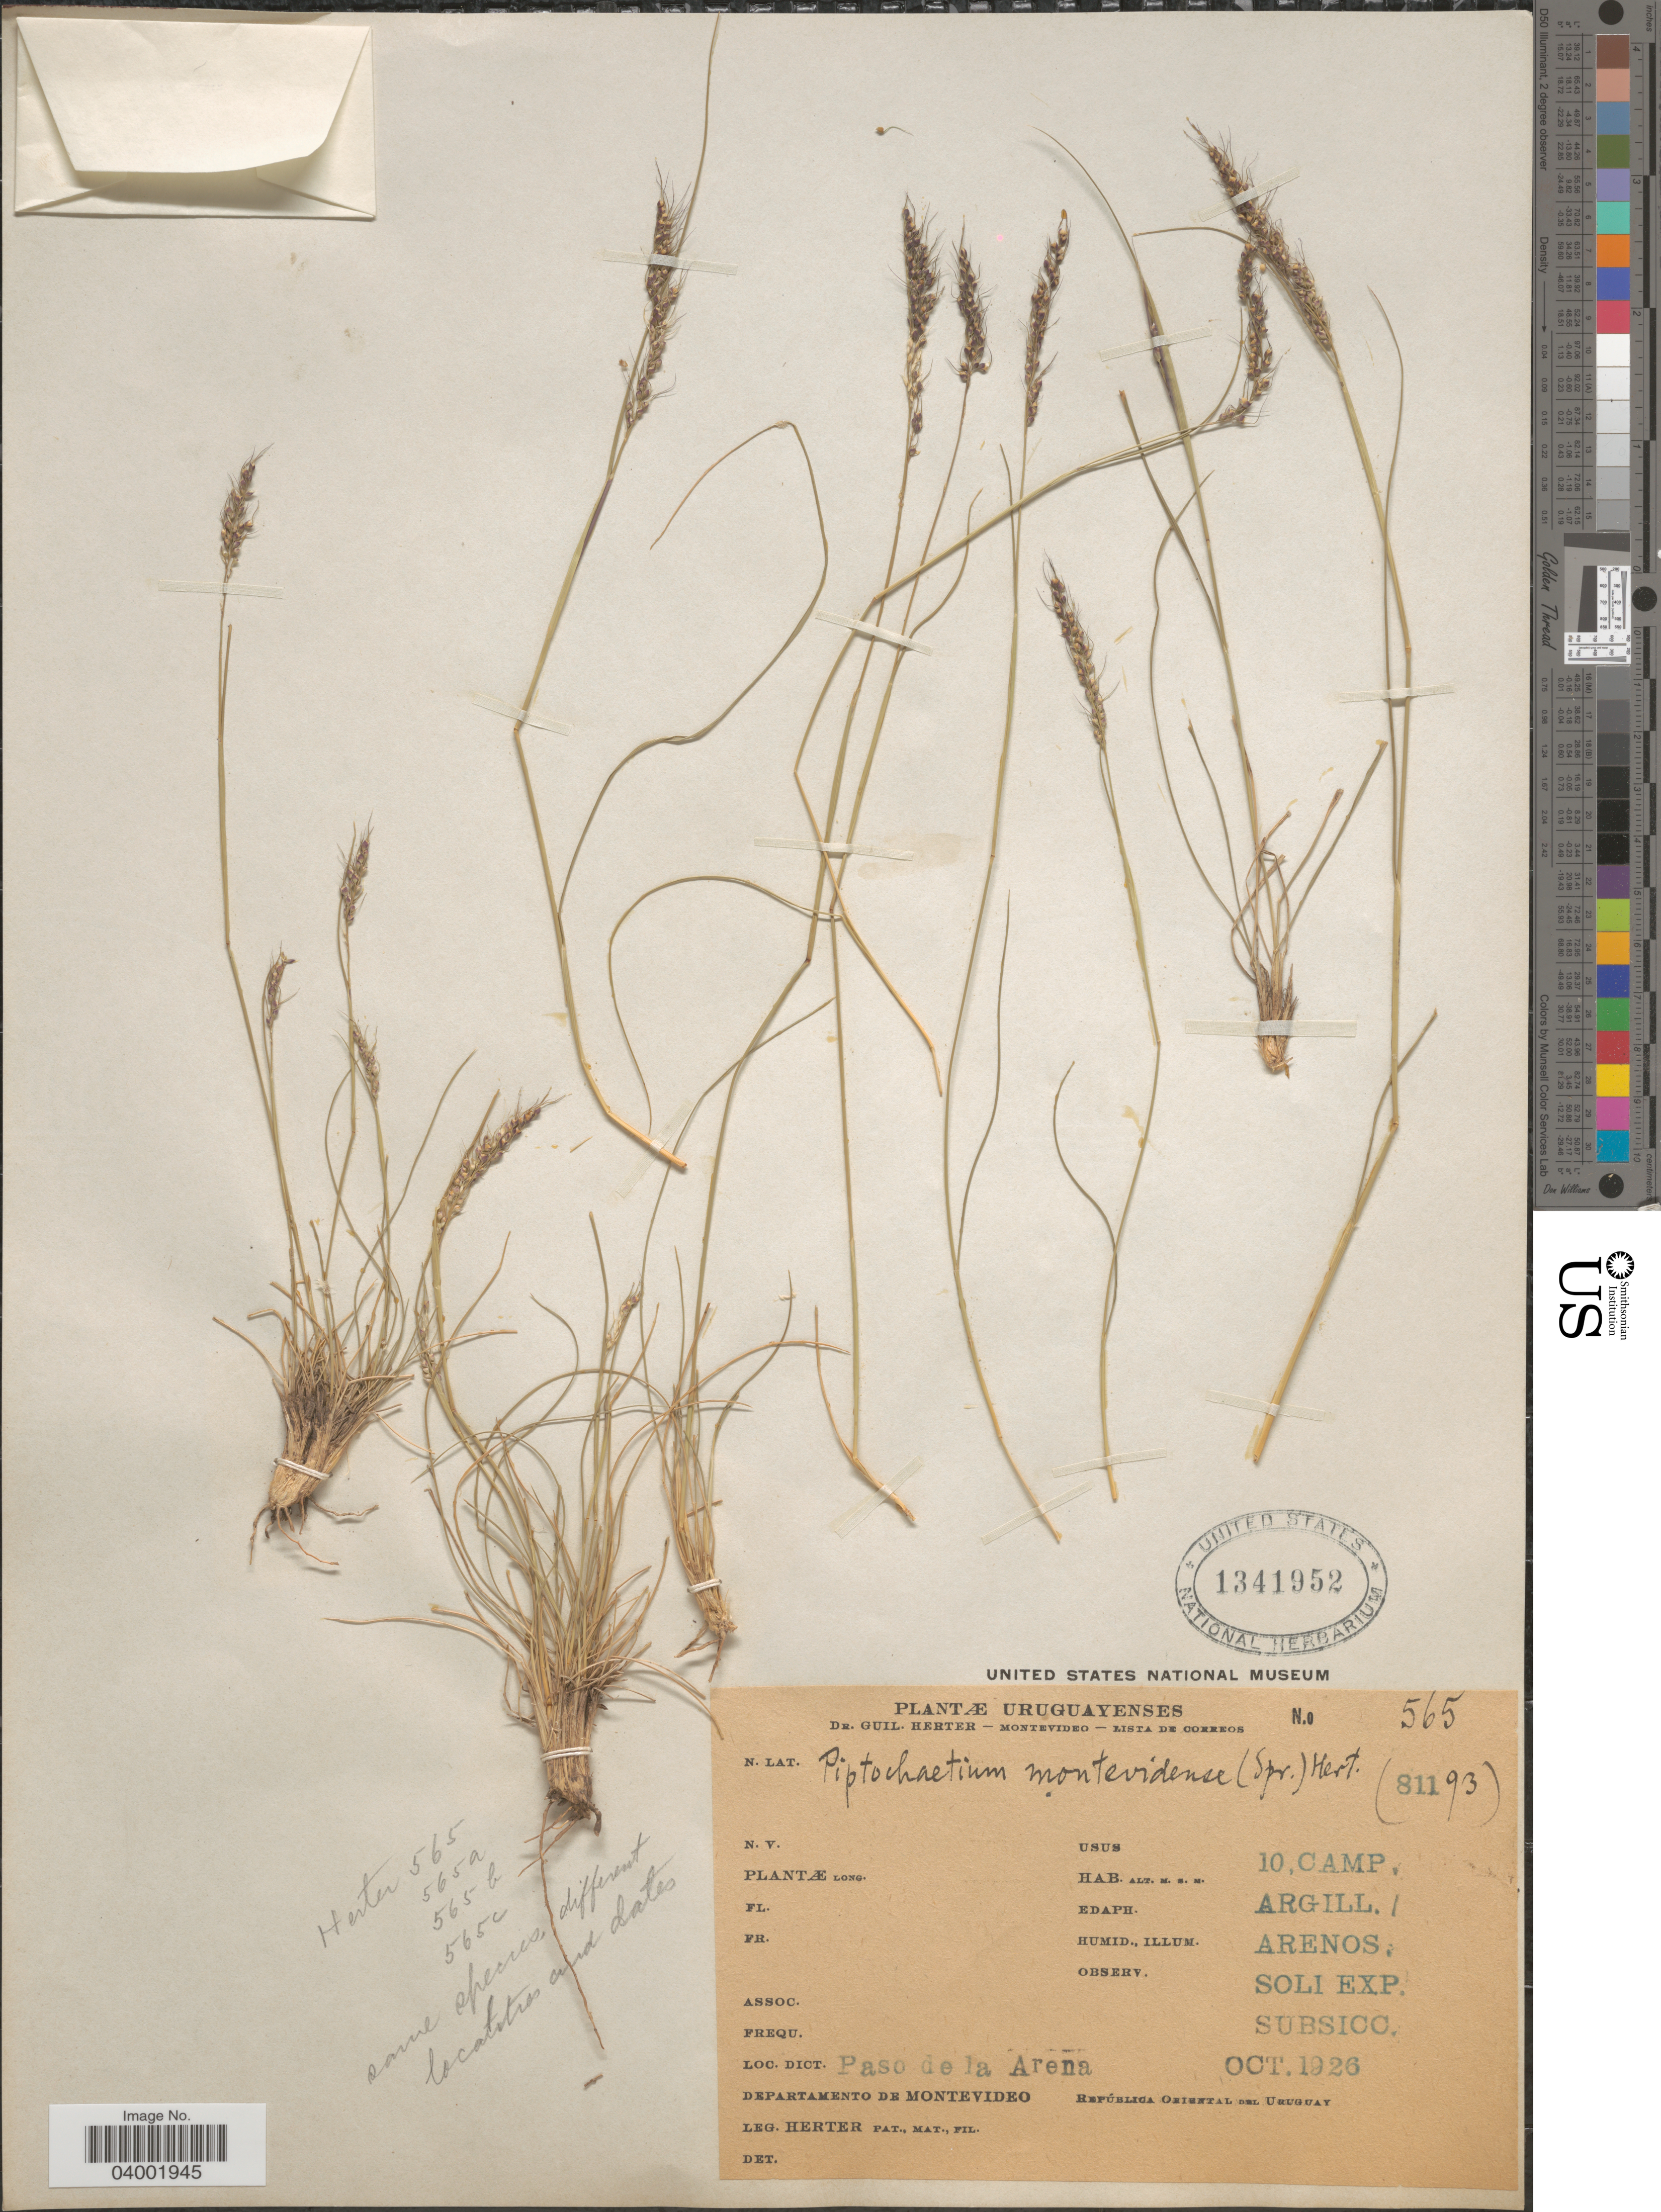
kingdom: Plantae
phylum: Tracheophyta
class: Liliopsida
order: Poales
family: Poaceae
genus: Piptochaetium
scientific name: Piptochaetium montevidense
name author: (Spreng.) Parodi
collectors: Herter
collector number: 565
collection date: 1926-10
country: Uruguay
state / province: Montevideo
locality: Dict. Paso de la Arena. Departamento de Montevideo. Rupública Oriental del Uruguay.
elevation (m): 10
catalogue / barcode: US 1341952